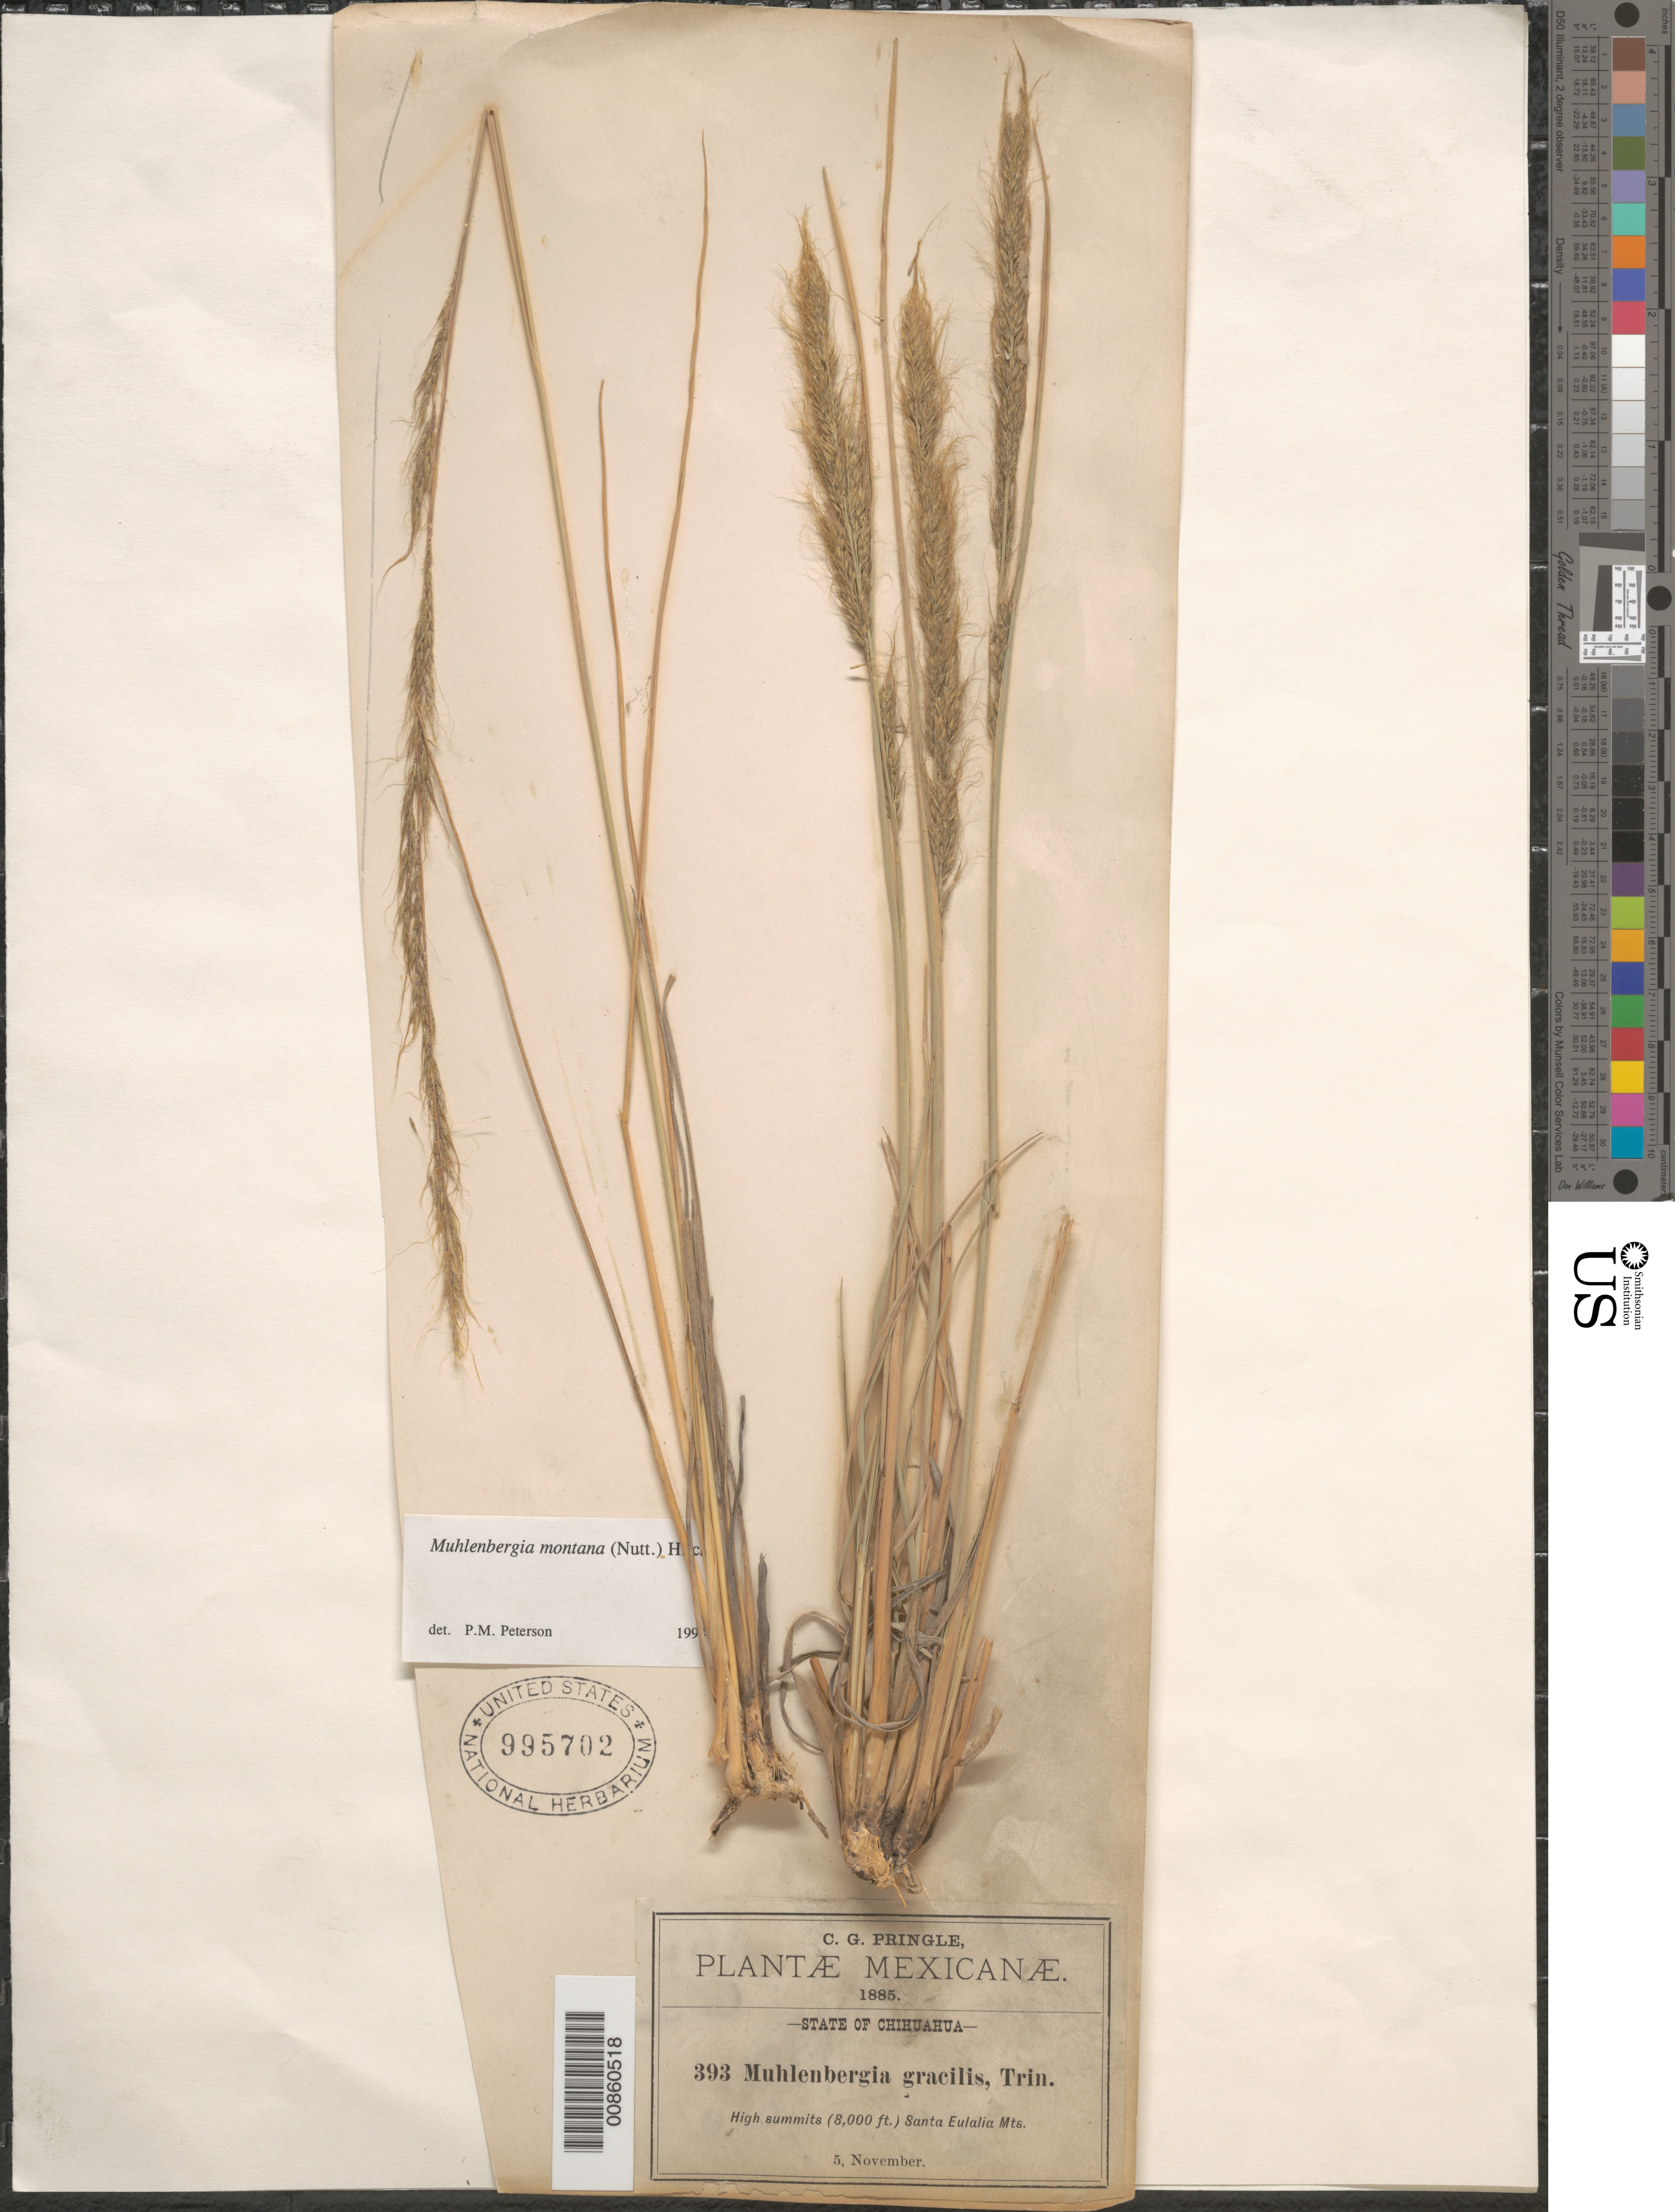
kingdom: Plantae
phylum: Tracheophyta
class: Liliopsida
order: Poales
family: Poaceae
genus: Muhlenbergia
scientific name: Muhlenbergia montana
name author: (Nutt.) Hitchc.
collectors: C. G. Pringle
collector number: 393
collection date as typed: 05 Nov 1885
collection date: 1885-11-05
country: Mexico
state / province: Chihuahua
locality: Sta Eulalia Mts., Chih.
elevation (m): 2438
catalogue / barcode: US 995702